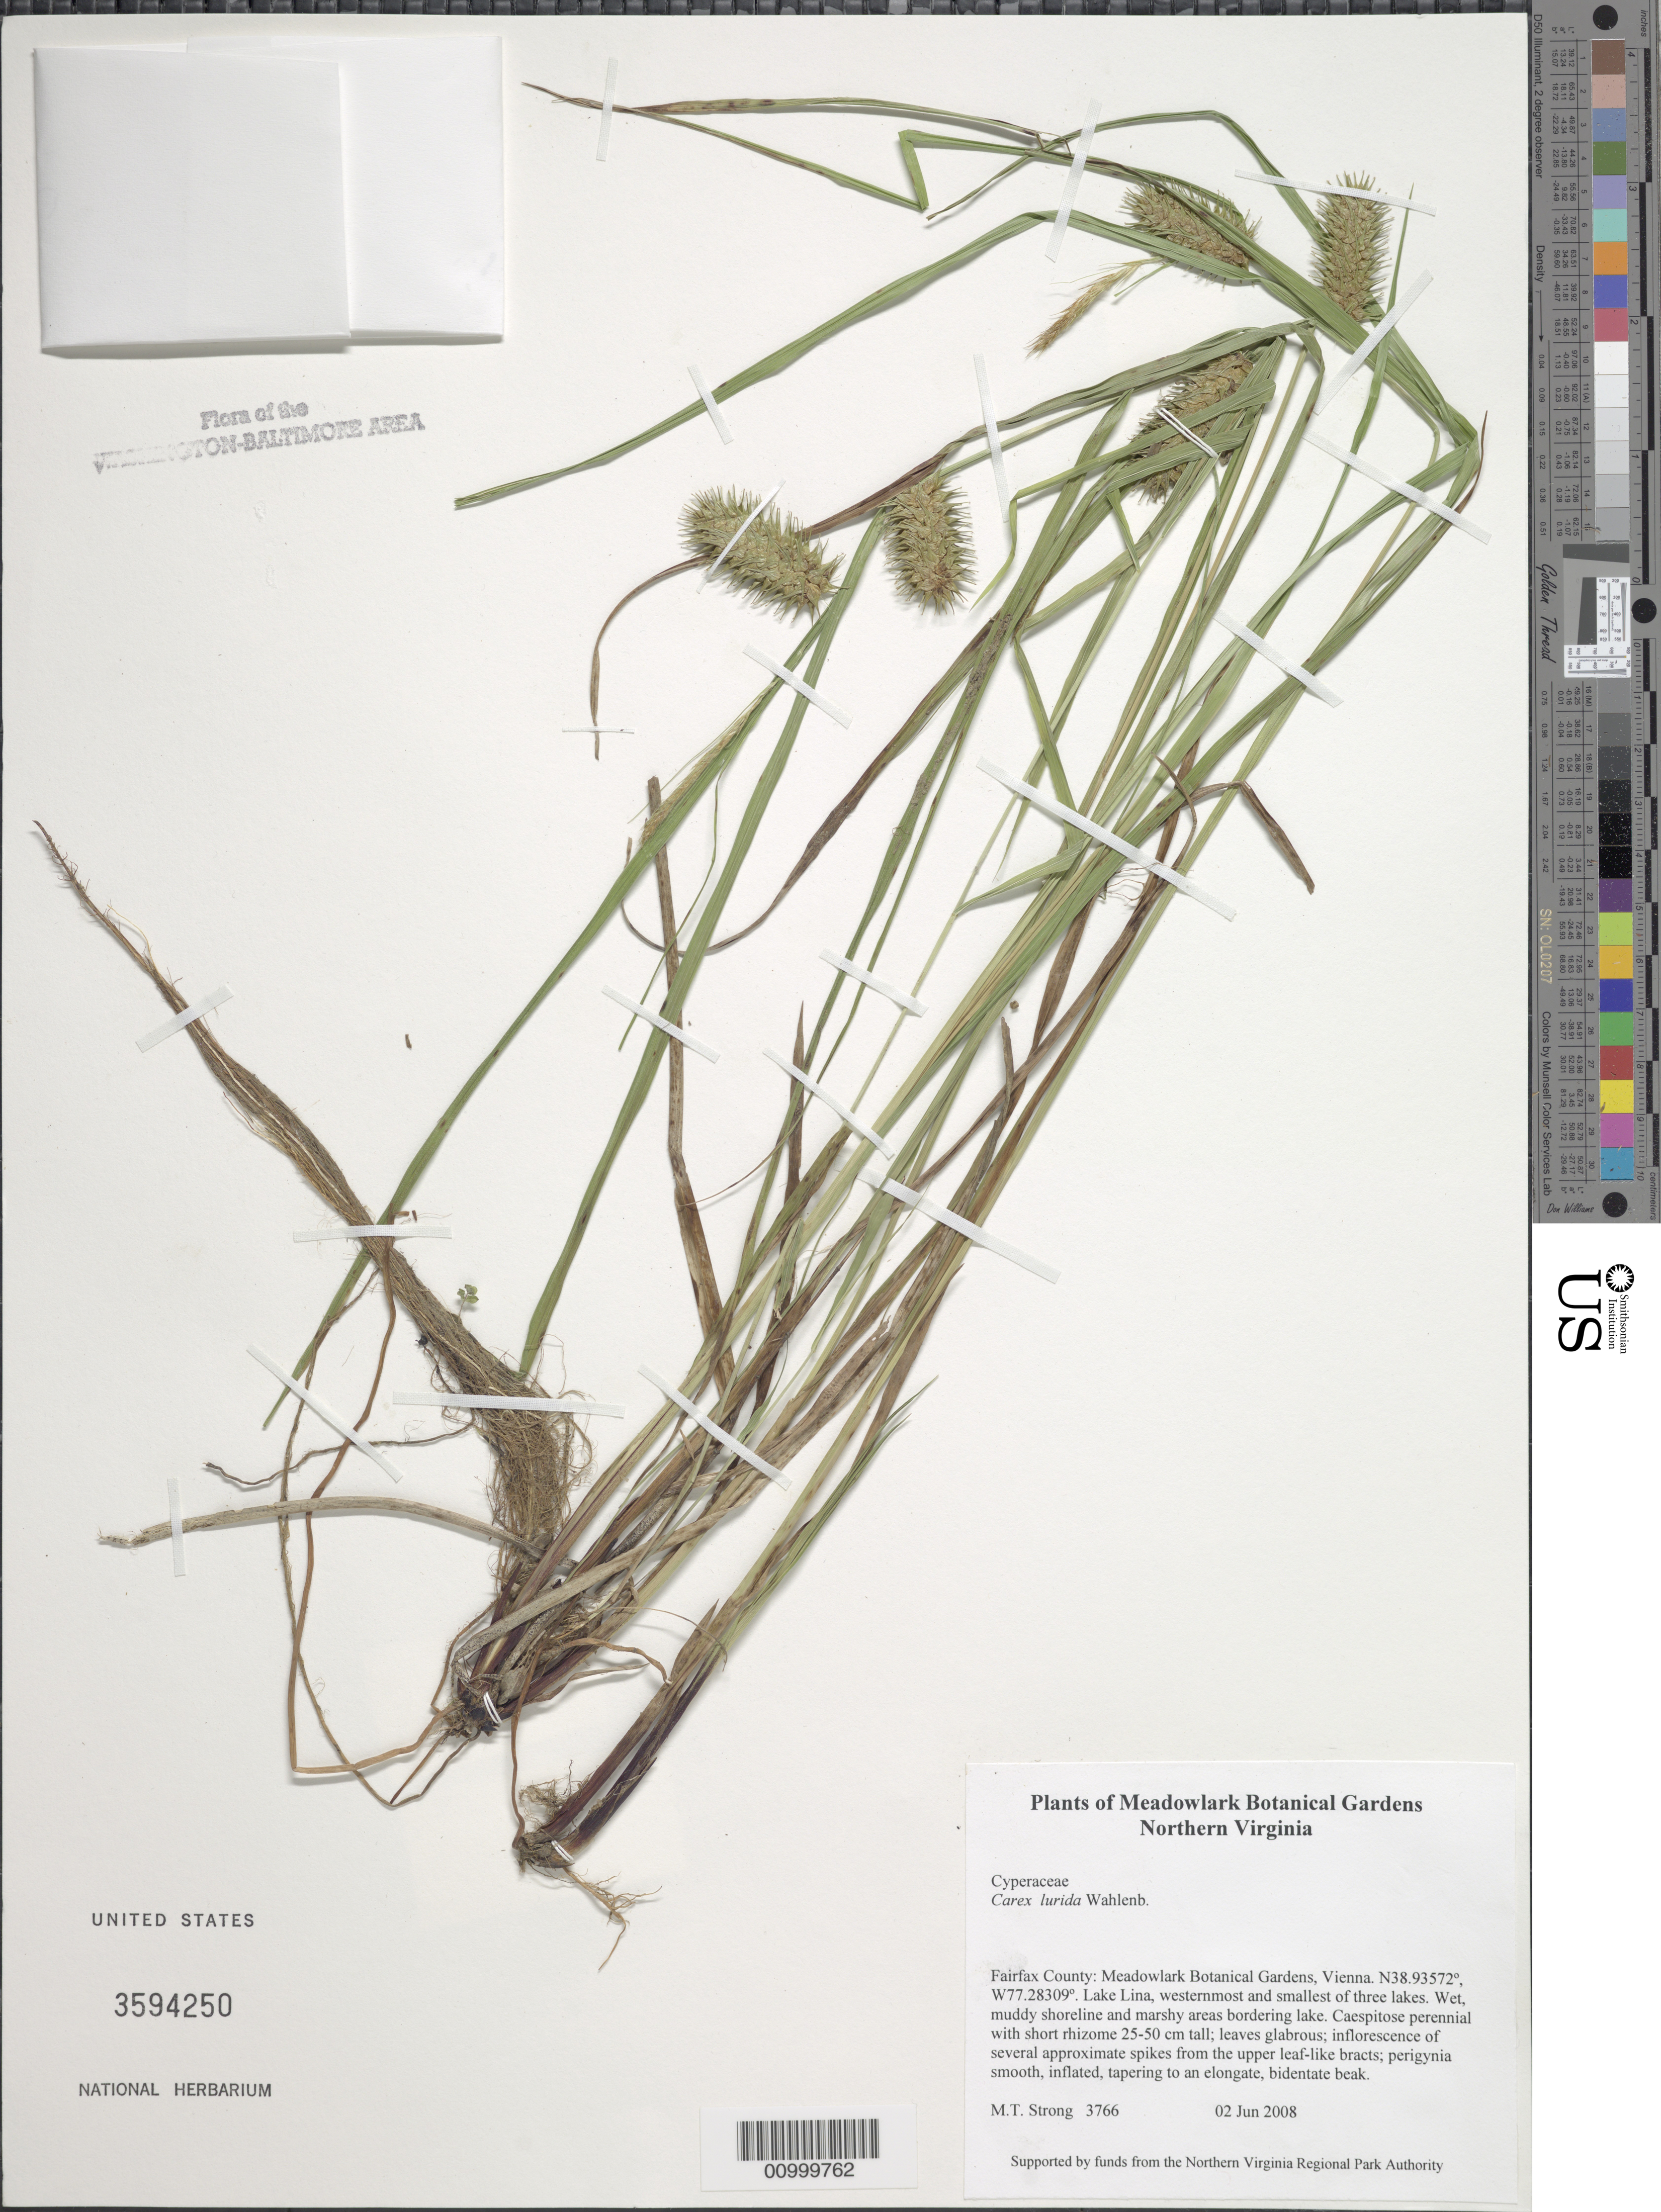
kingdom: Plantae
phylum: Tracheophyta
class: Liliopsida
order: Poales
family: Cyperaceae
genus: Carex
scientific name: Carex lurida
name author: Wahlenb.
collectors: M. T. Strong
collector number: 3766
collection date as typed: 02 Jun 2008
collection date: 2008-06-02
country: United States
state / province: Virginia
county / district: Fairfax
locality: Meadowlark Botanical Gardens, Vienna. Lake Lina, westernmost and smallest of three lakes.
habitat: Wet, muddy shoreline and marshy areas bordering lake.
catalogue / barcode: US 3594250